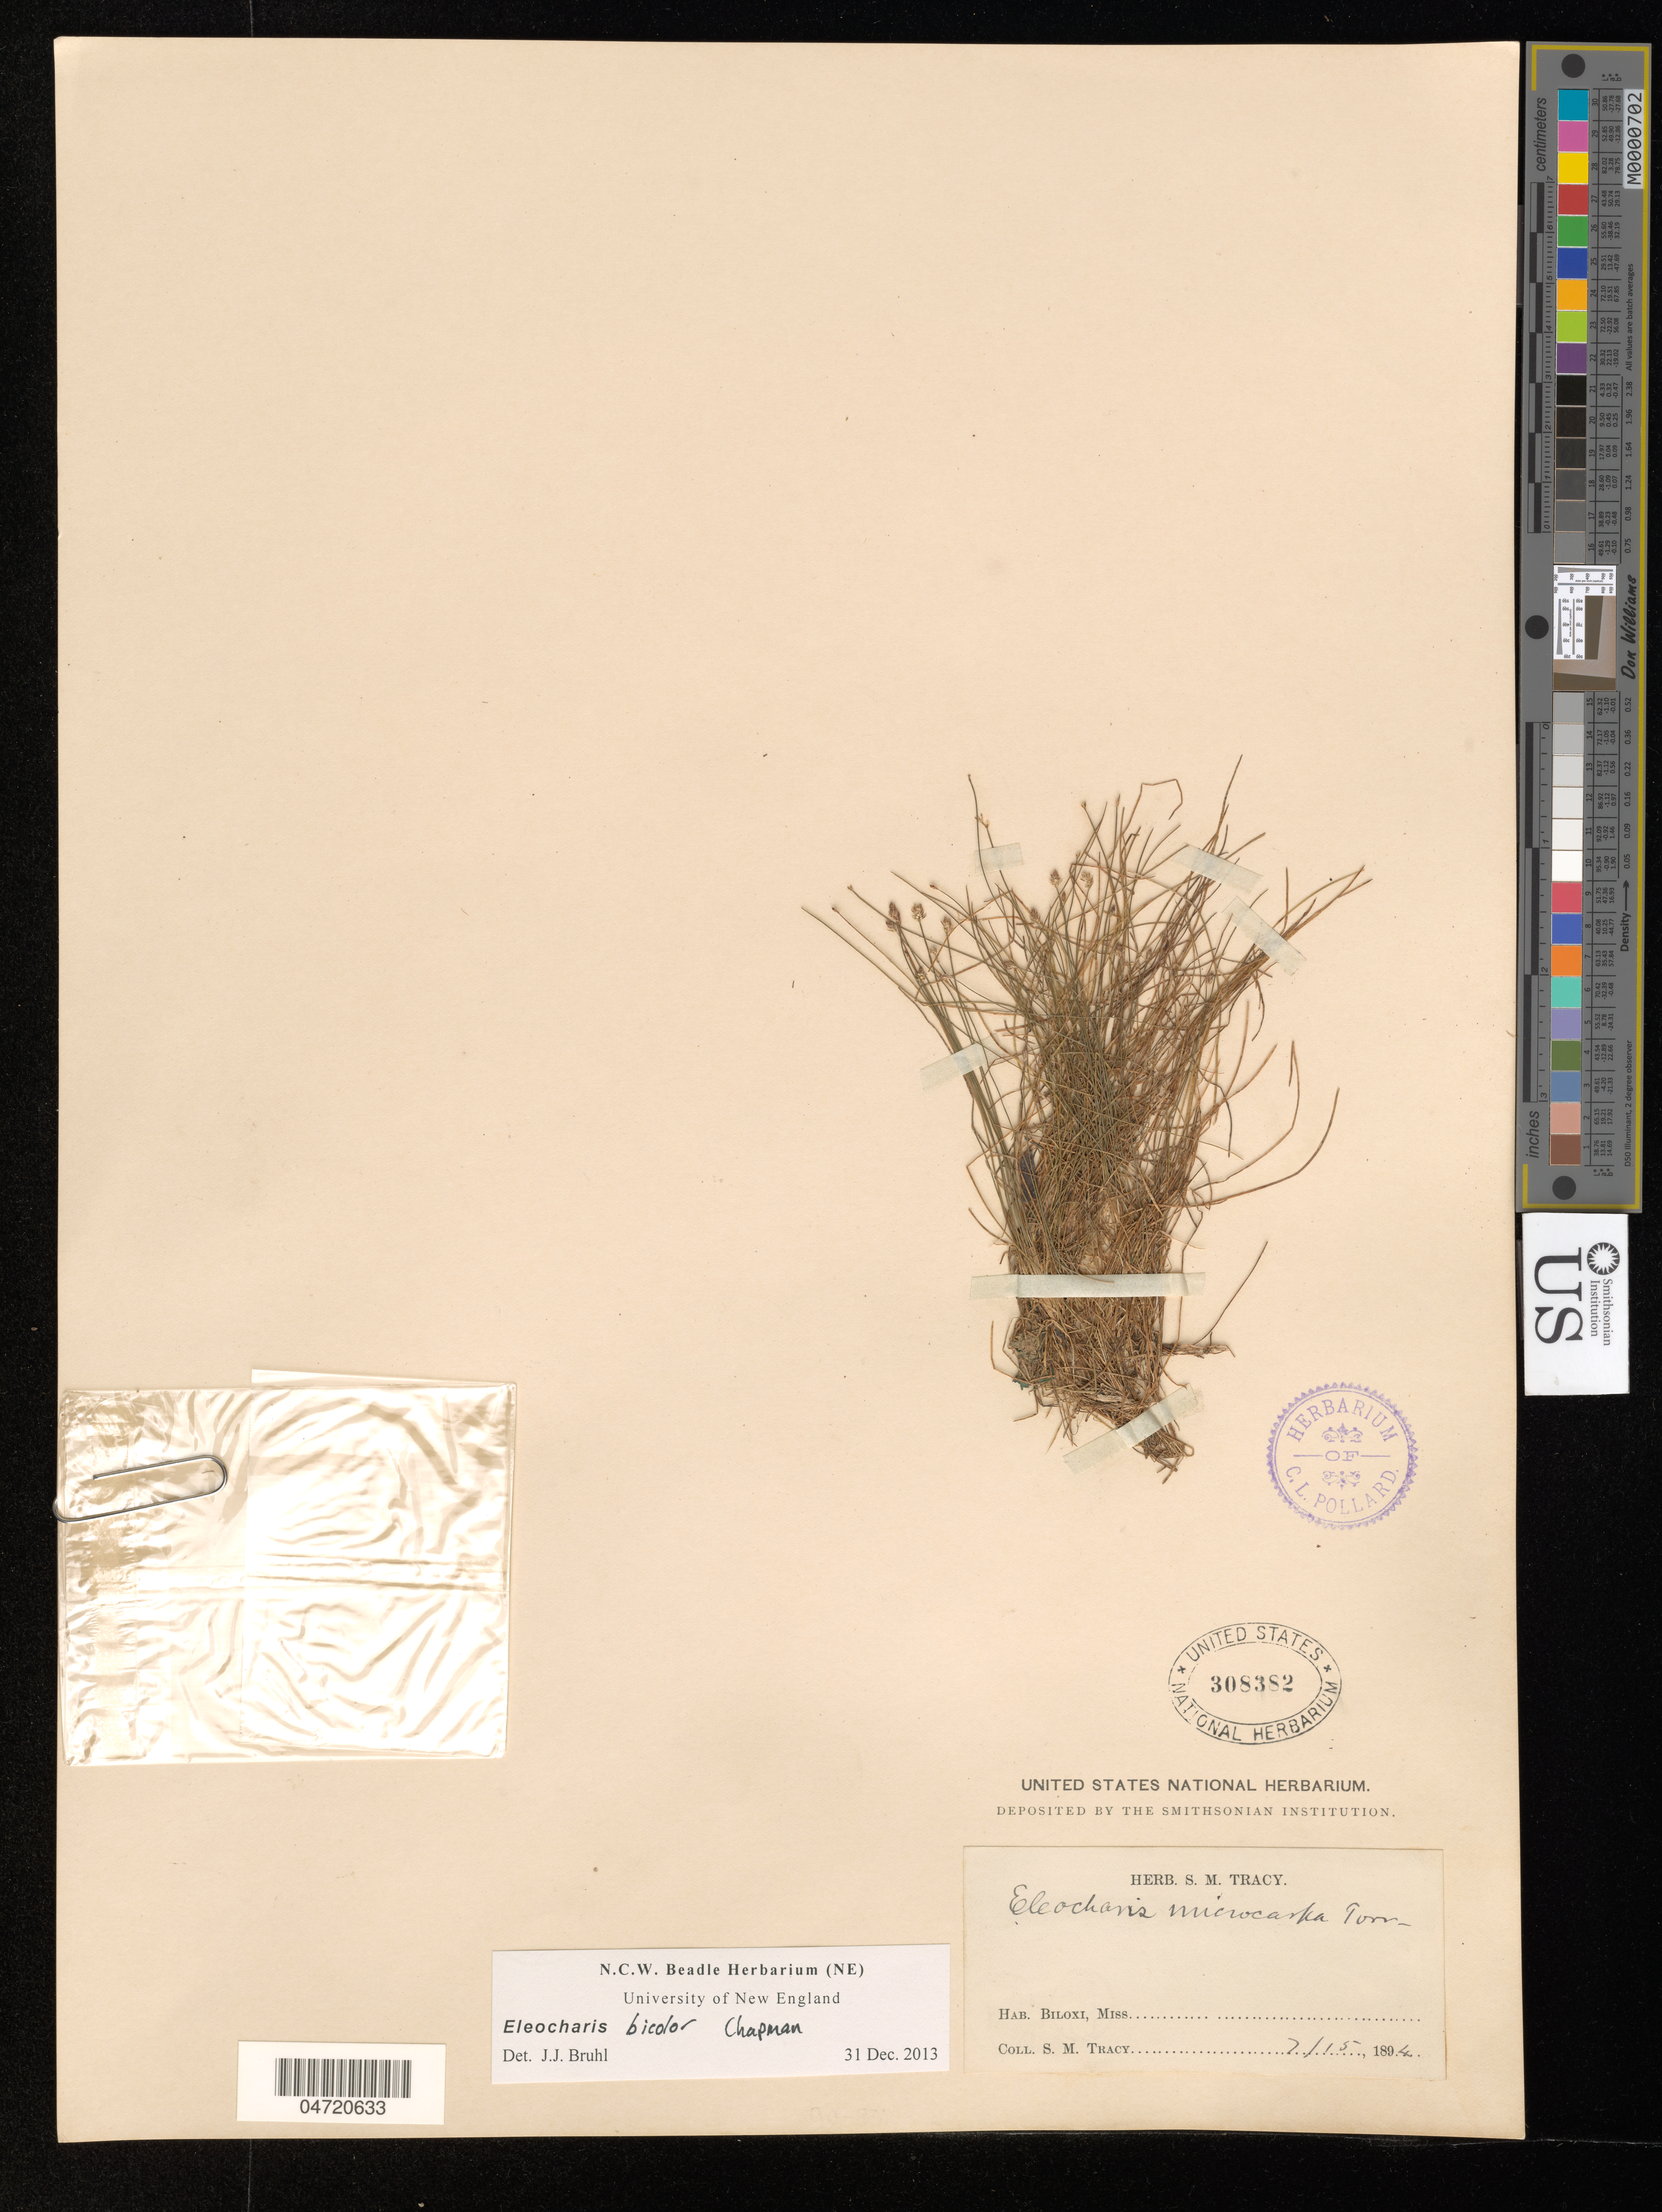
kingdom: Plantae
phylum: Tracheophyta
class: Liliopsida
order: Poales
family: Cyperaceae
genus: Eleocharis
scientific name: Eleocharis bicolor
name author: Chapm.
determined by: Bruhl, J. J., (NE), University of New England (AUSTRALIA)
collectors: S. M. Tracy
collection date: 1894-07-15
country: United States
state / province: Mississippi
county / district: Harrison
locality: Biloxi.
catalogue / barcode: US 308382